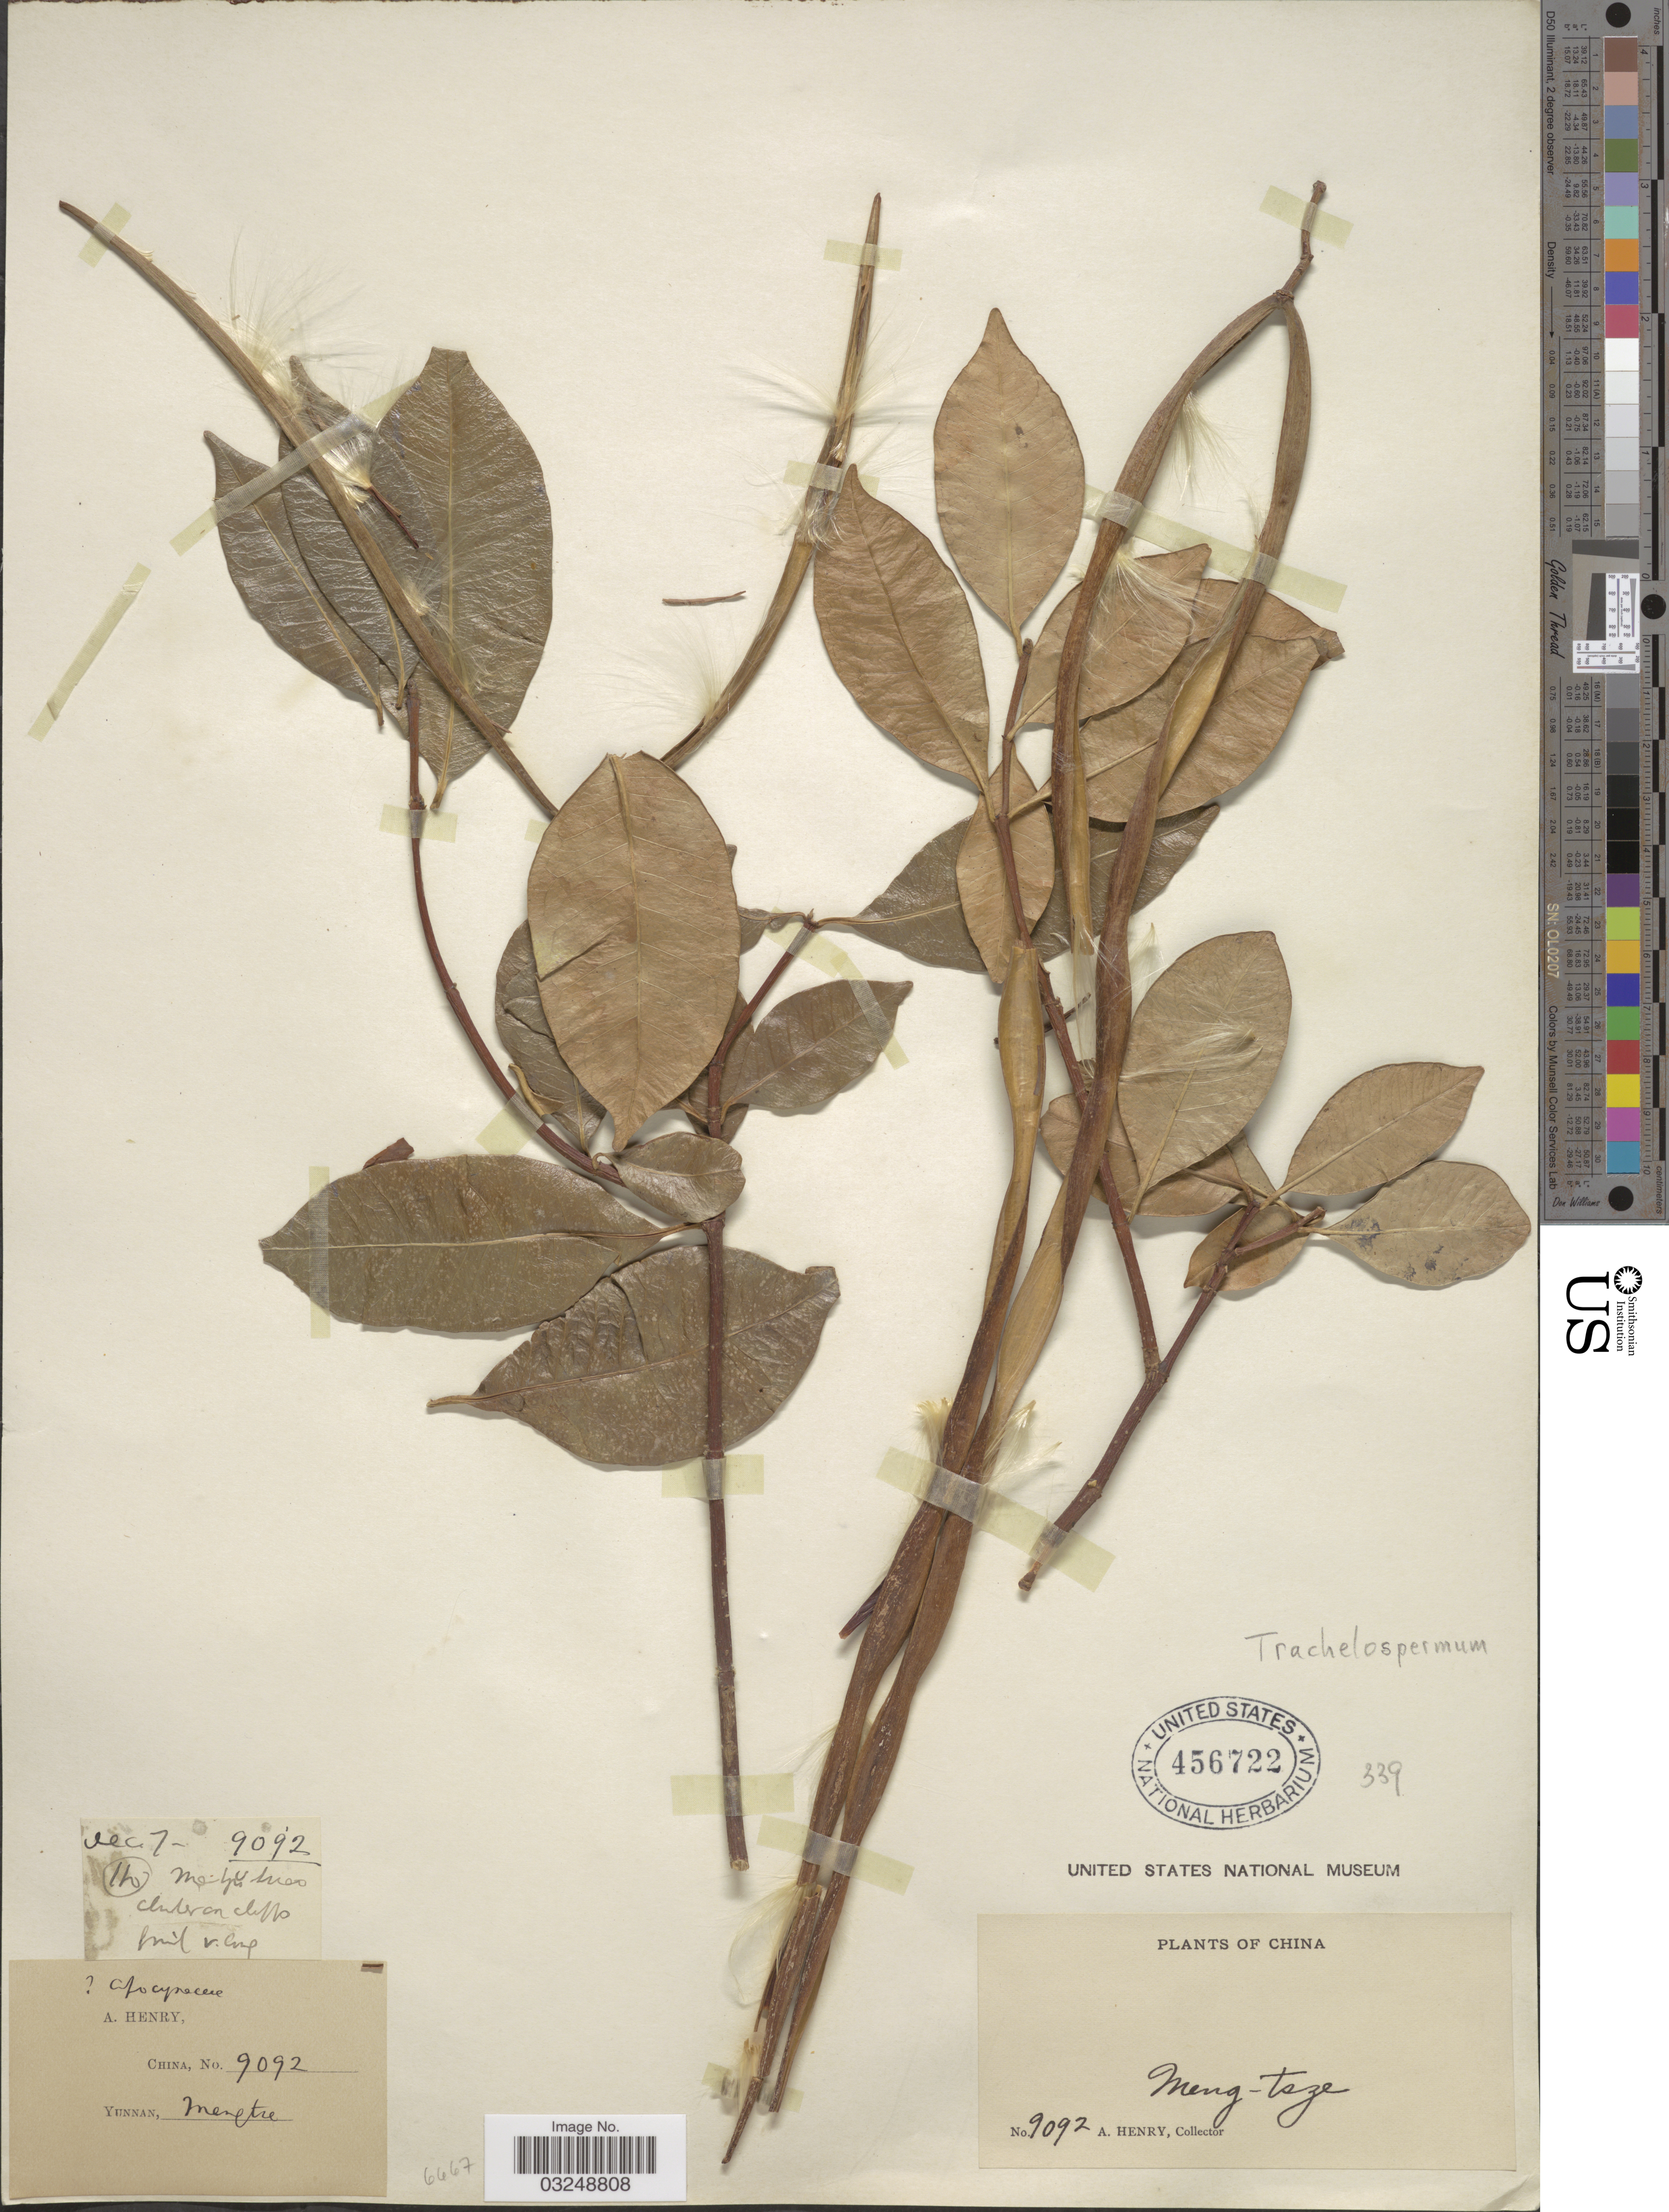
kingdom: Plantae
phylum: Tracheophyta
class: Magnoliopsida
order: Gentianales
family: Apocynaceae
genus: Trachelospermum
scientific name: Trachelospermum sp.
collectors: A. Henry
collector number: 9092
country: China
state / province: Yunnan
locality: Meng-tsze. Ma tzu huao. Ho.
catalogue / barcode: US 456722